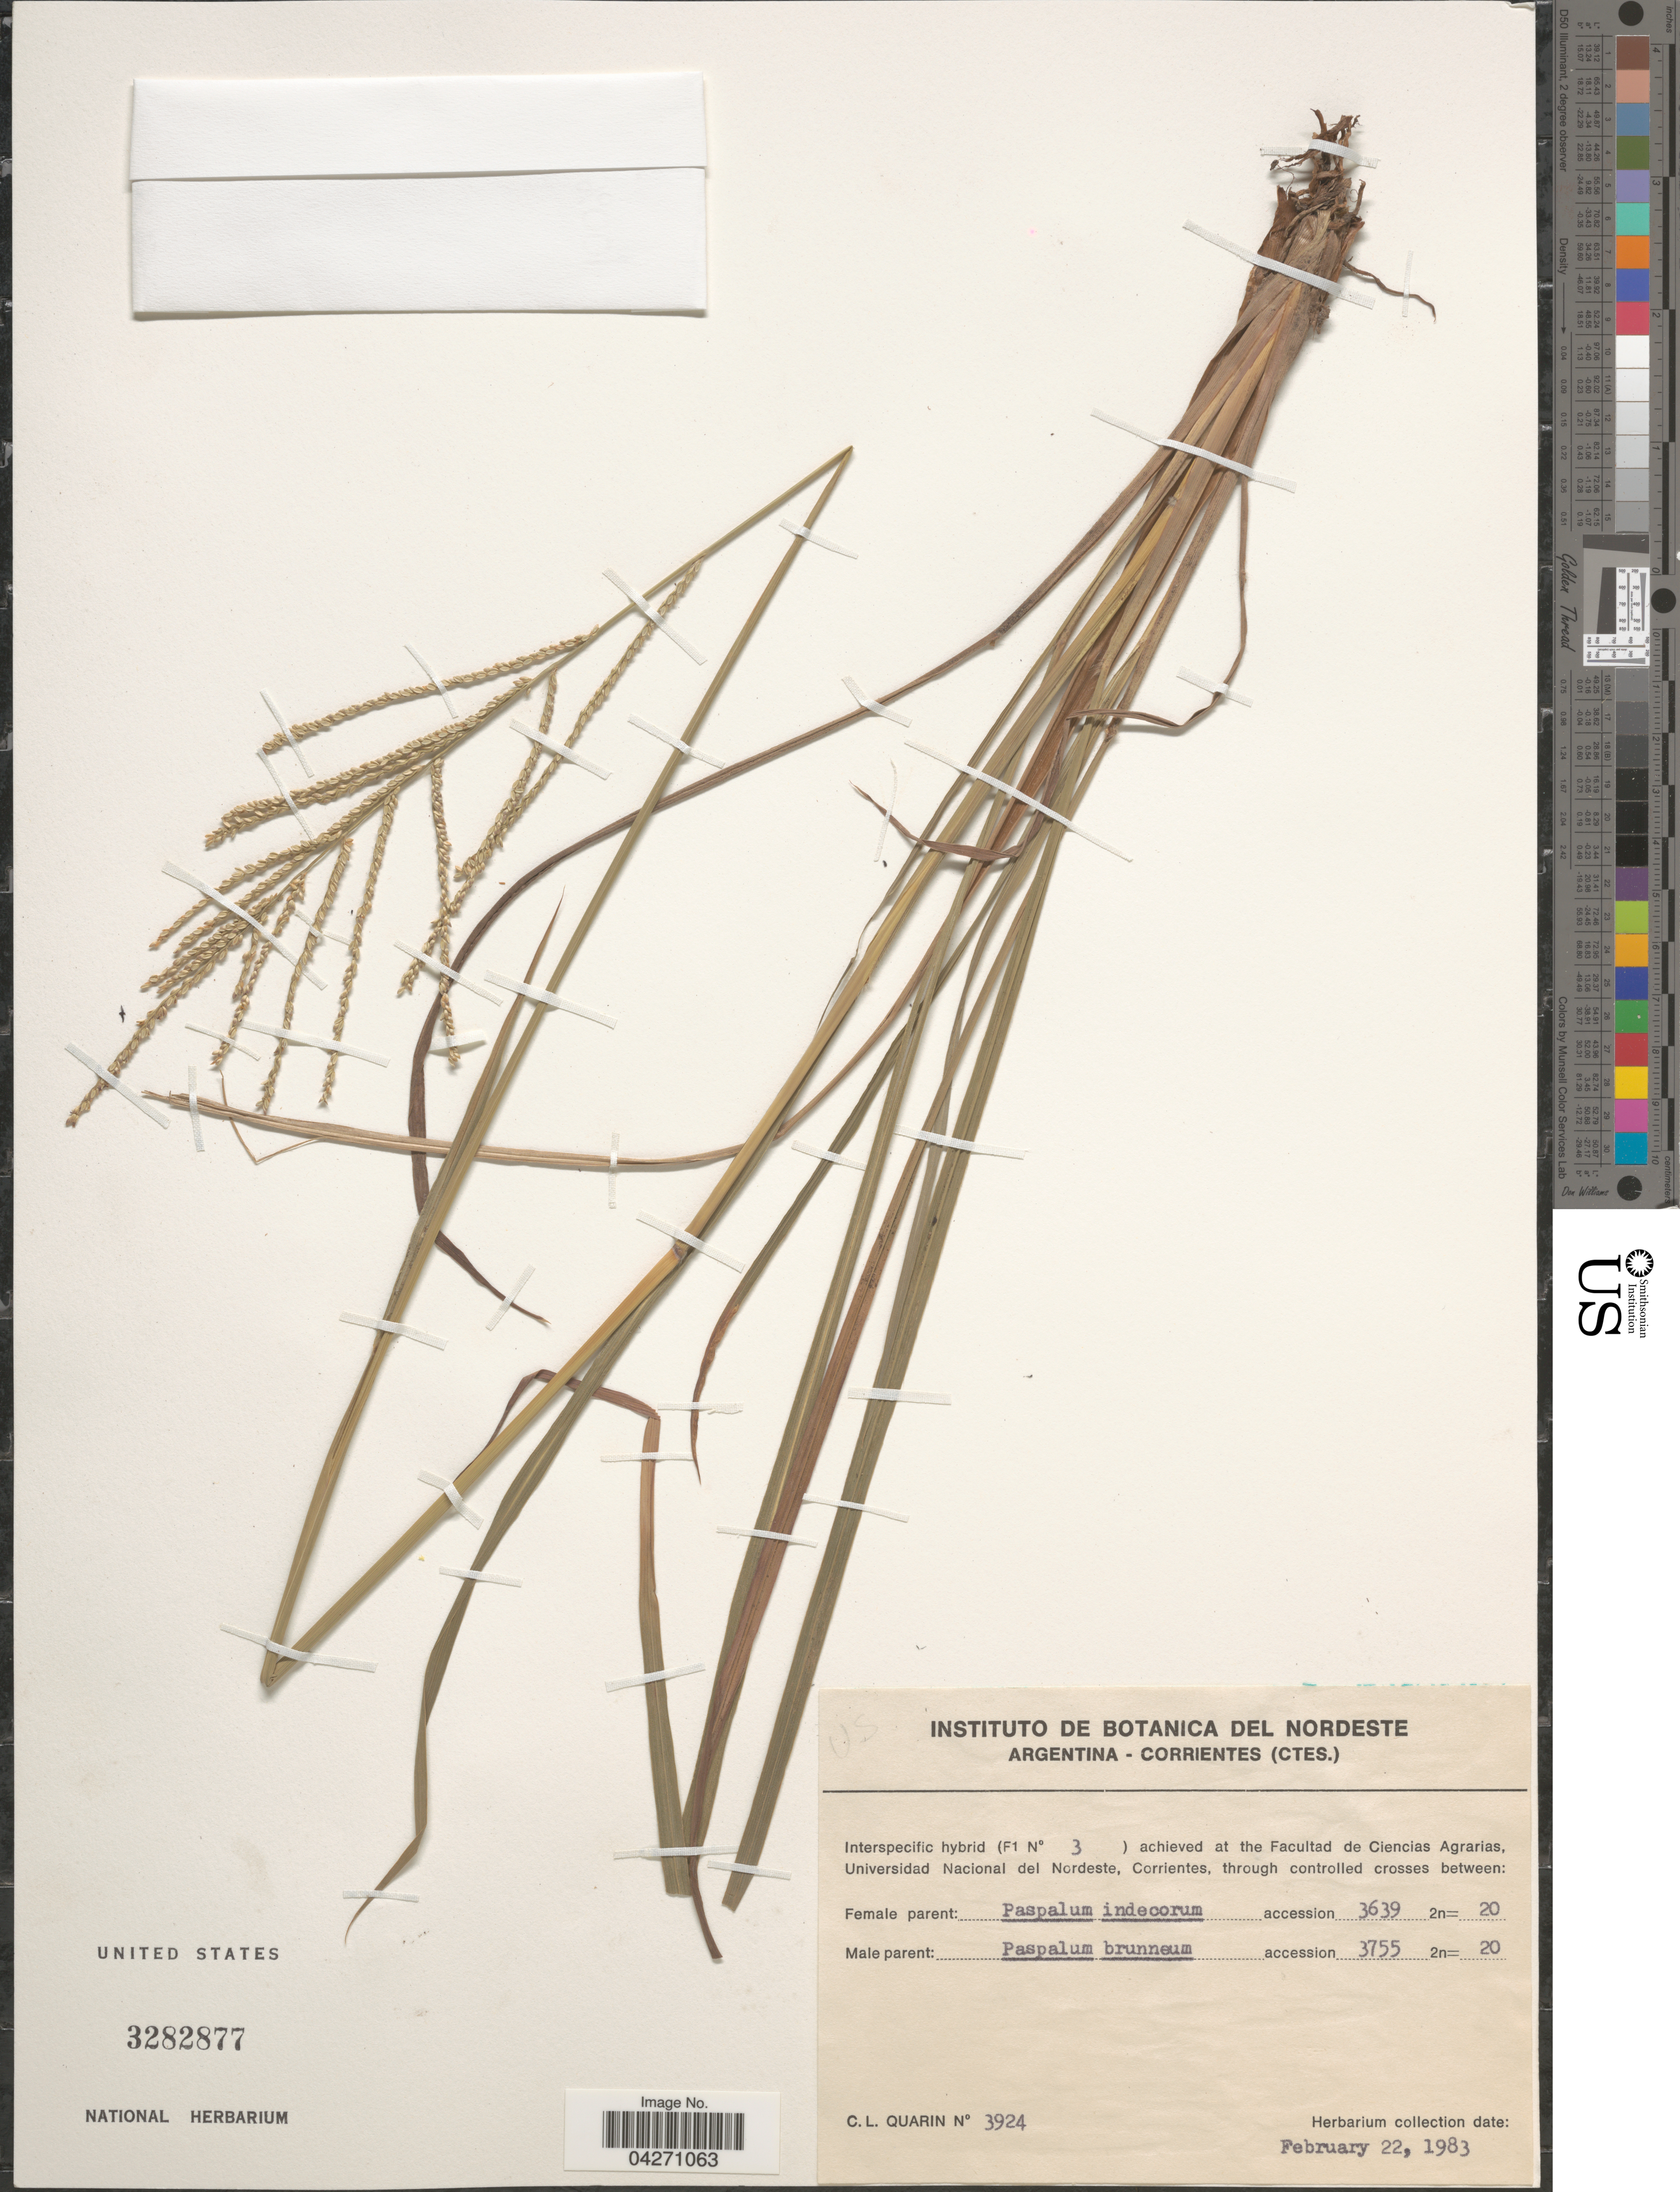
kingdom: Plantae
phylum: Tracheophyta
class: Liliopsida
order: Poales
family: Poaceae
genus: Paspalum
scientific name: Paspalum indecorum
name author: Mez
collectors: C. Quarin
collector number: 3924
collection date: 1983-02-22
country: Argentina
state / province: Corrientes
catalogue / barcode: US 3282877